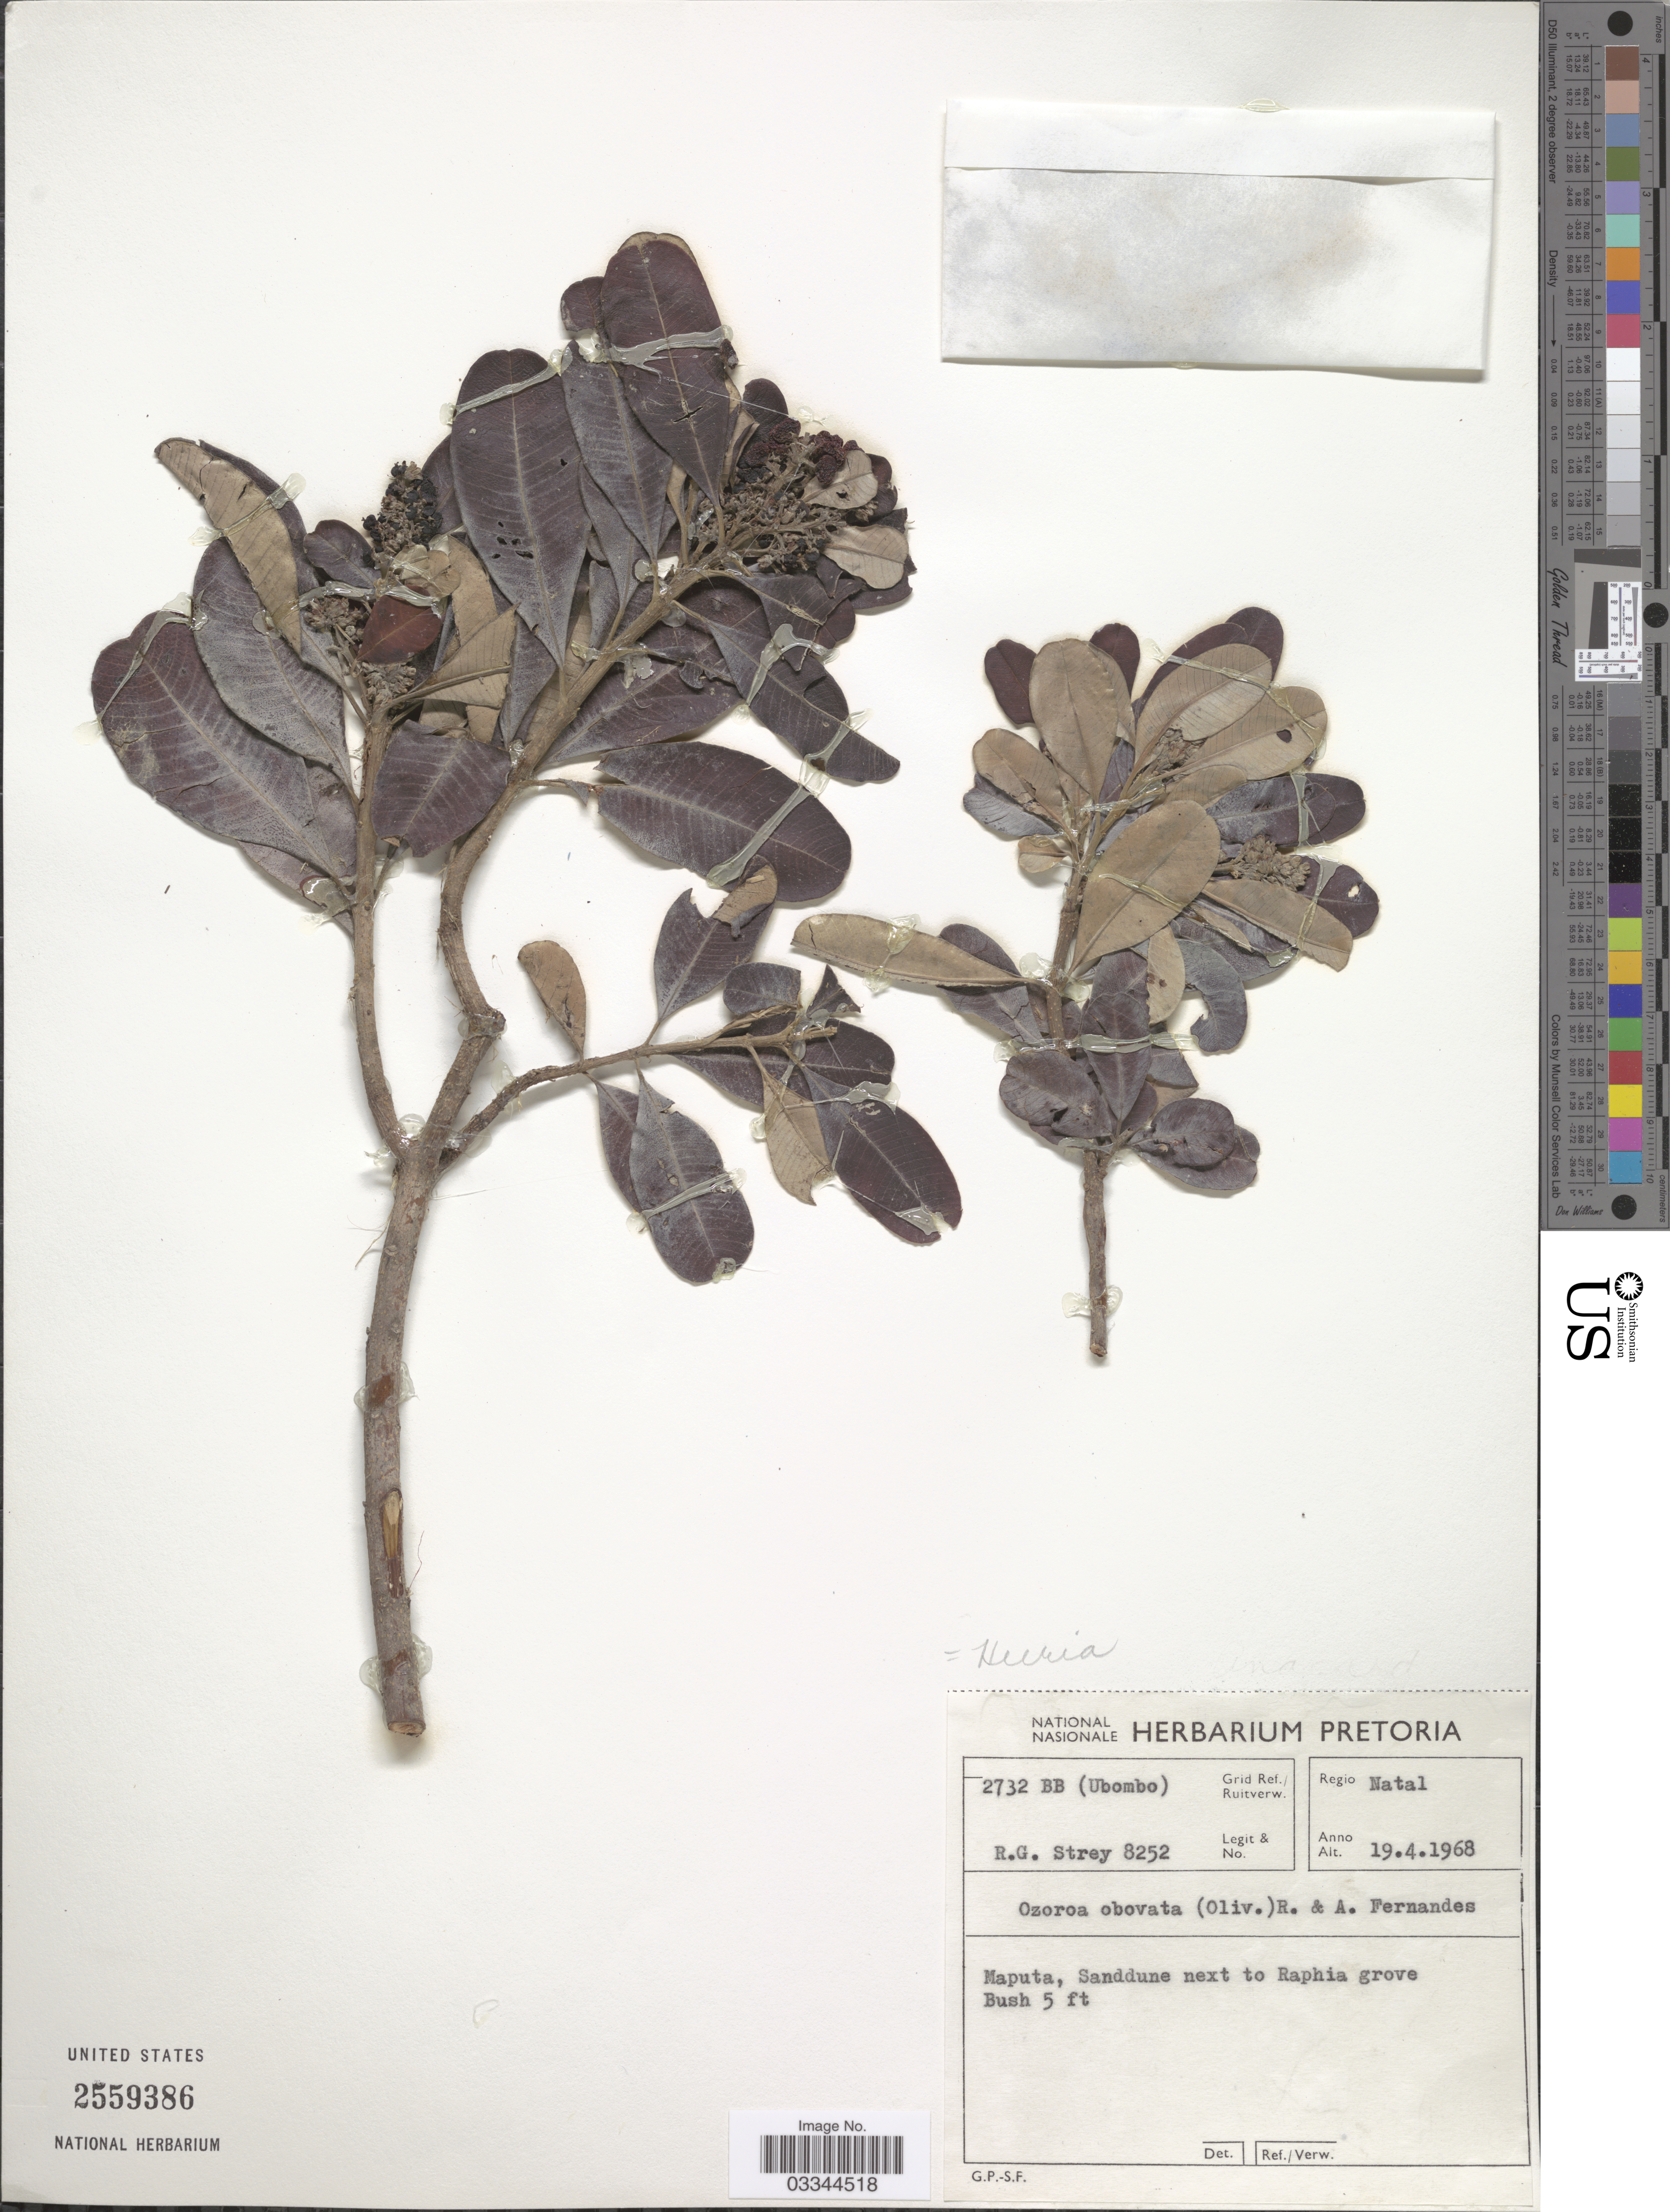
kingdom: Plantae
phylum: Tracheophyta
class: Magnoliopsida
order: Sapindales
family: Anacardiaceae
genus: Ozoroa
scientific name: Ozoroa obovata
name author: (Oliv.) R. Fern. & A. Fern.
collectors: R. G. Strey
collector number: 8252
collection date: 1968-04-19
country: South Africa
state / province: KwaZulu-Natal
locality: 2732 BB (Ubombo) Grid Ref. Regio Natal. Maputa, Sanddune next to Raphia grove.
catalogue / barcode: US 2559386